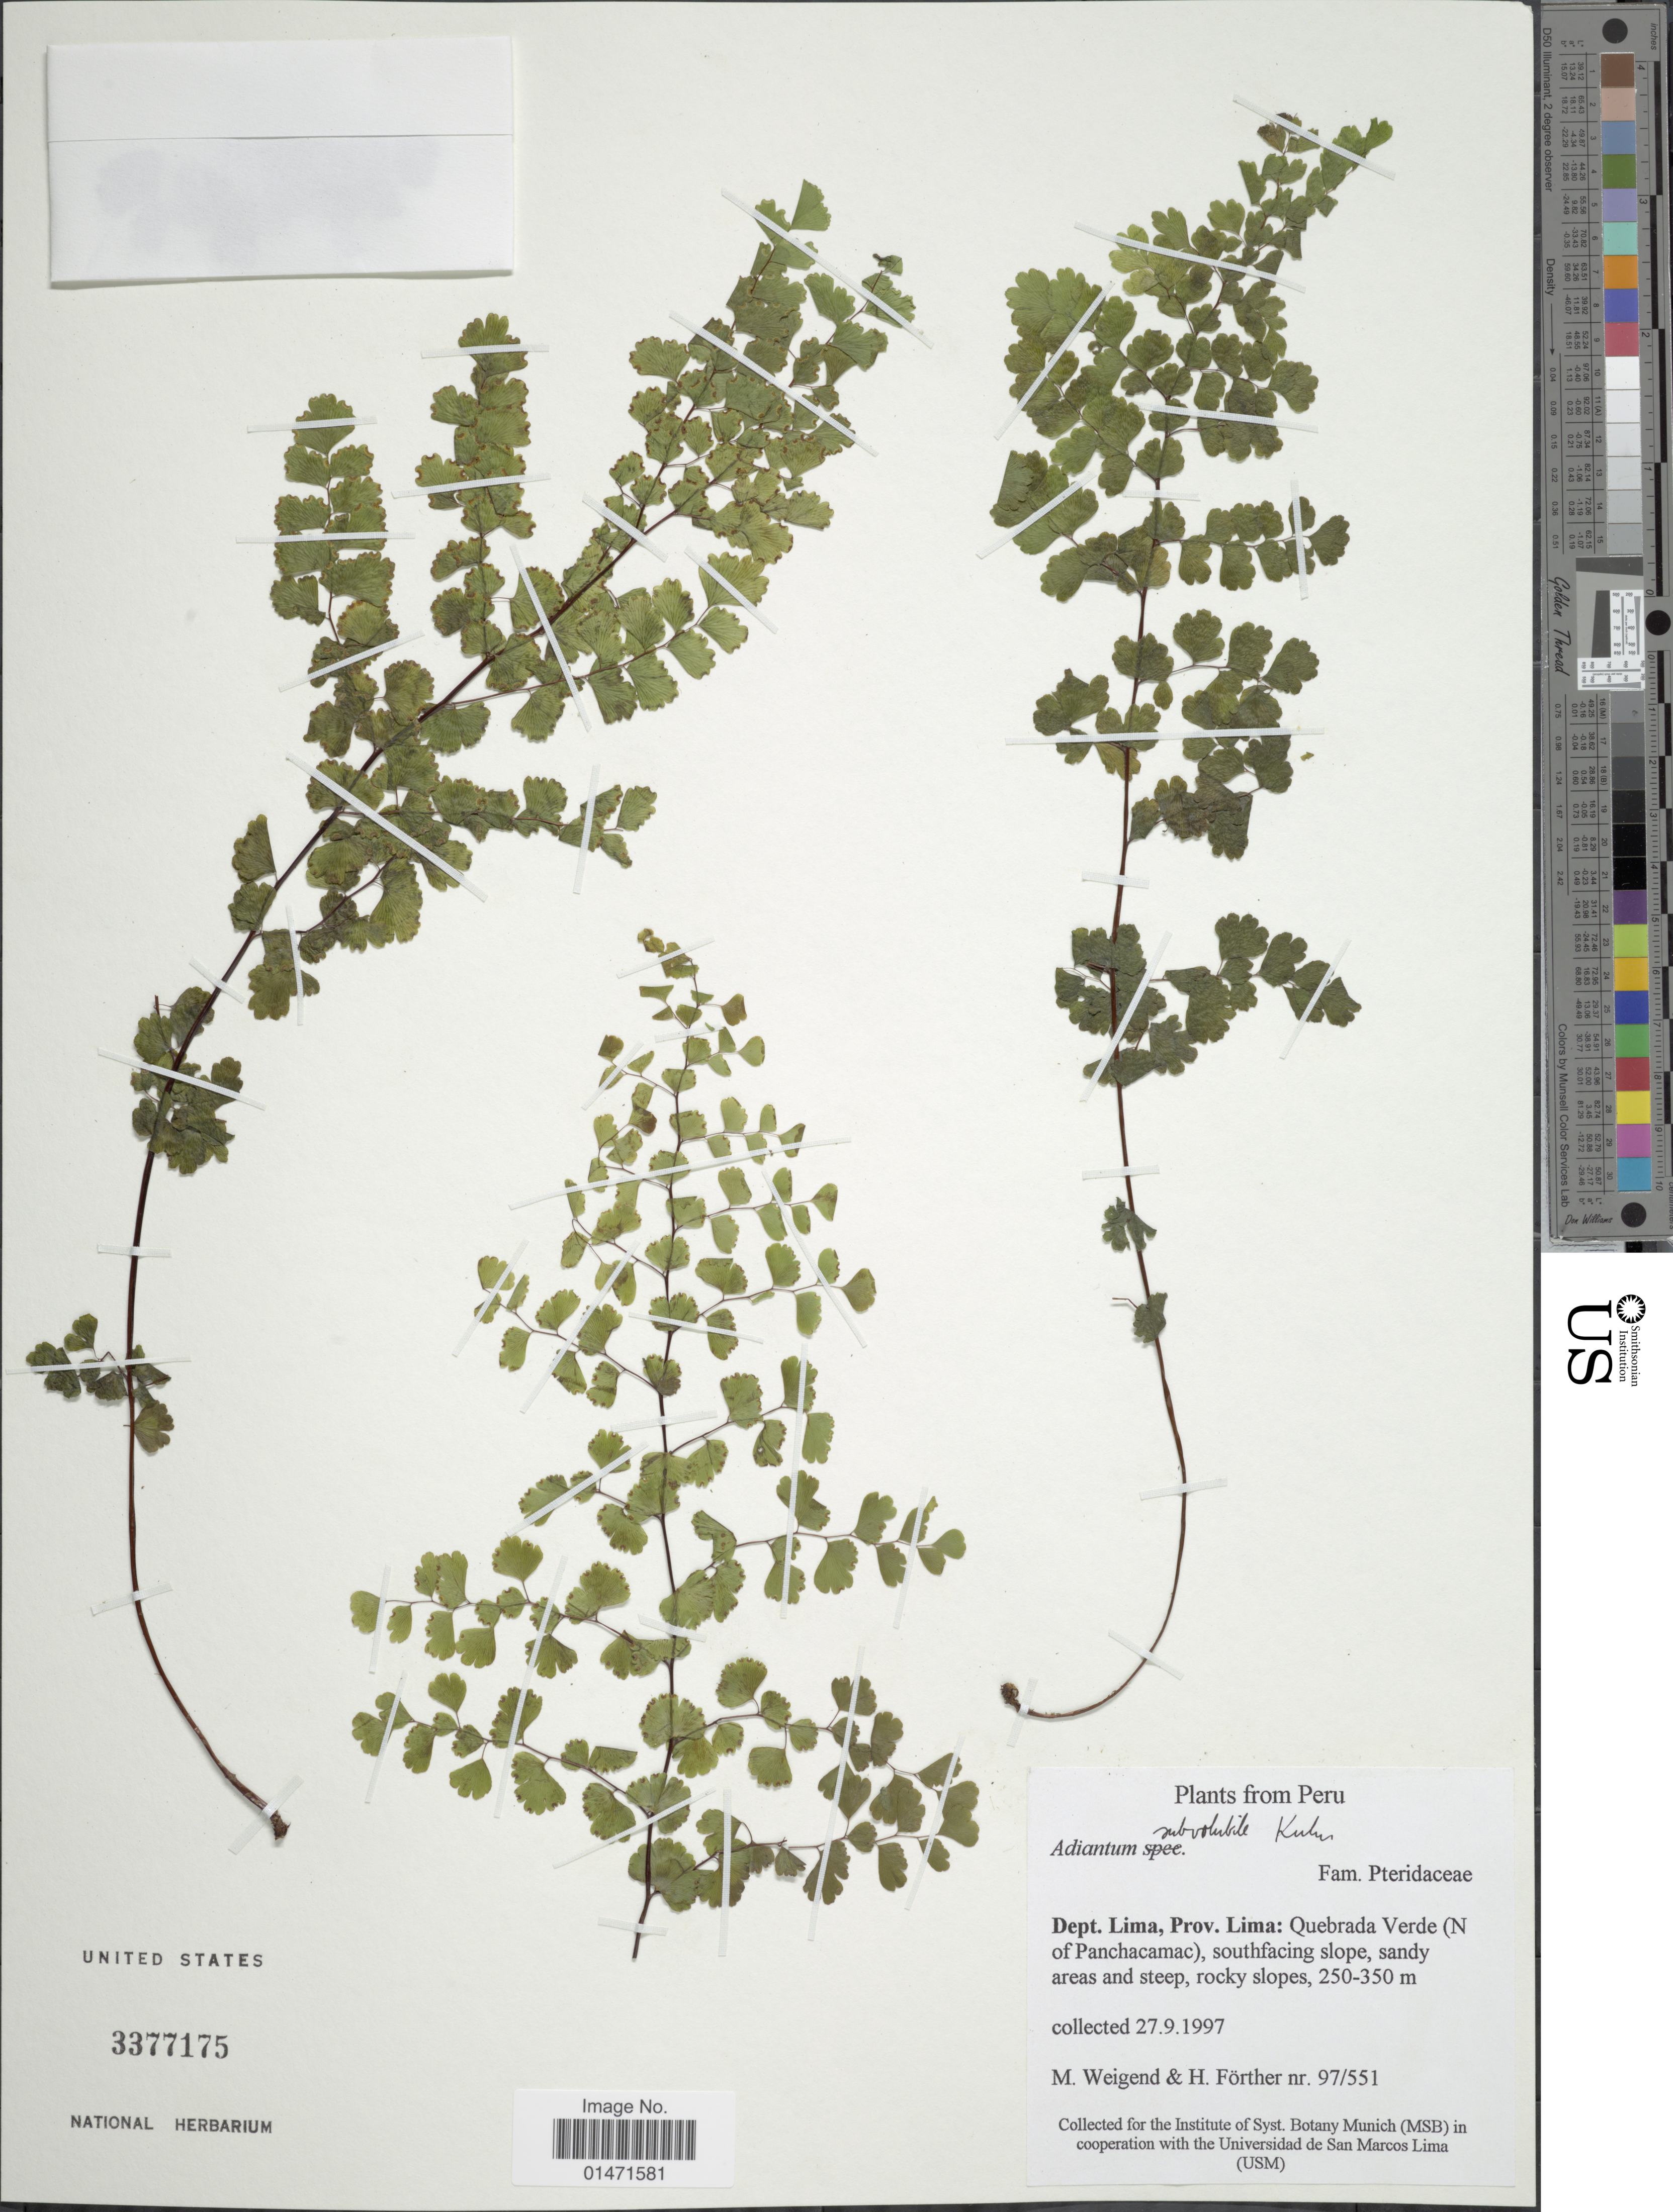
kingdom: Plantae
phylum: Tracheophyta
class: Polypodiopsida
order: Polypodiales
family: Pteridaceae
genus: Adiantum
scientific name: Adiantum subvolubile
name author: Mett. ex Kuhn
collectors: M. Weigend & H. Förther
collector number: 97/551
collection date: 1997-09-27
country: Peru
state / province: Lima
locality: Prov. Lima: Quebrada Verde (N of aPanchacamac), southfacing slope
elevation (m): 250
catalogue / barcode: US 3377175